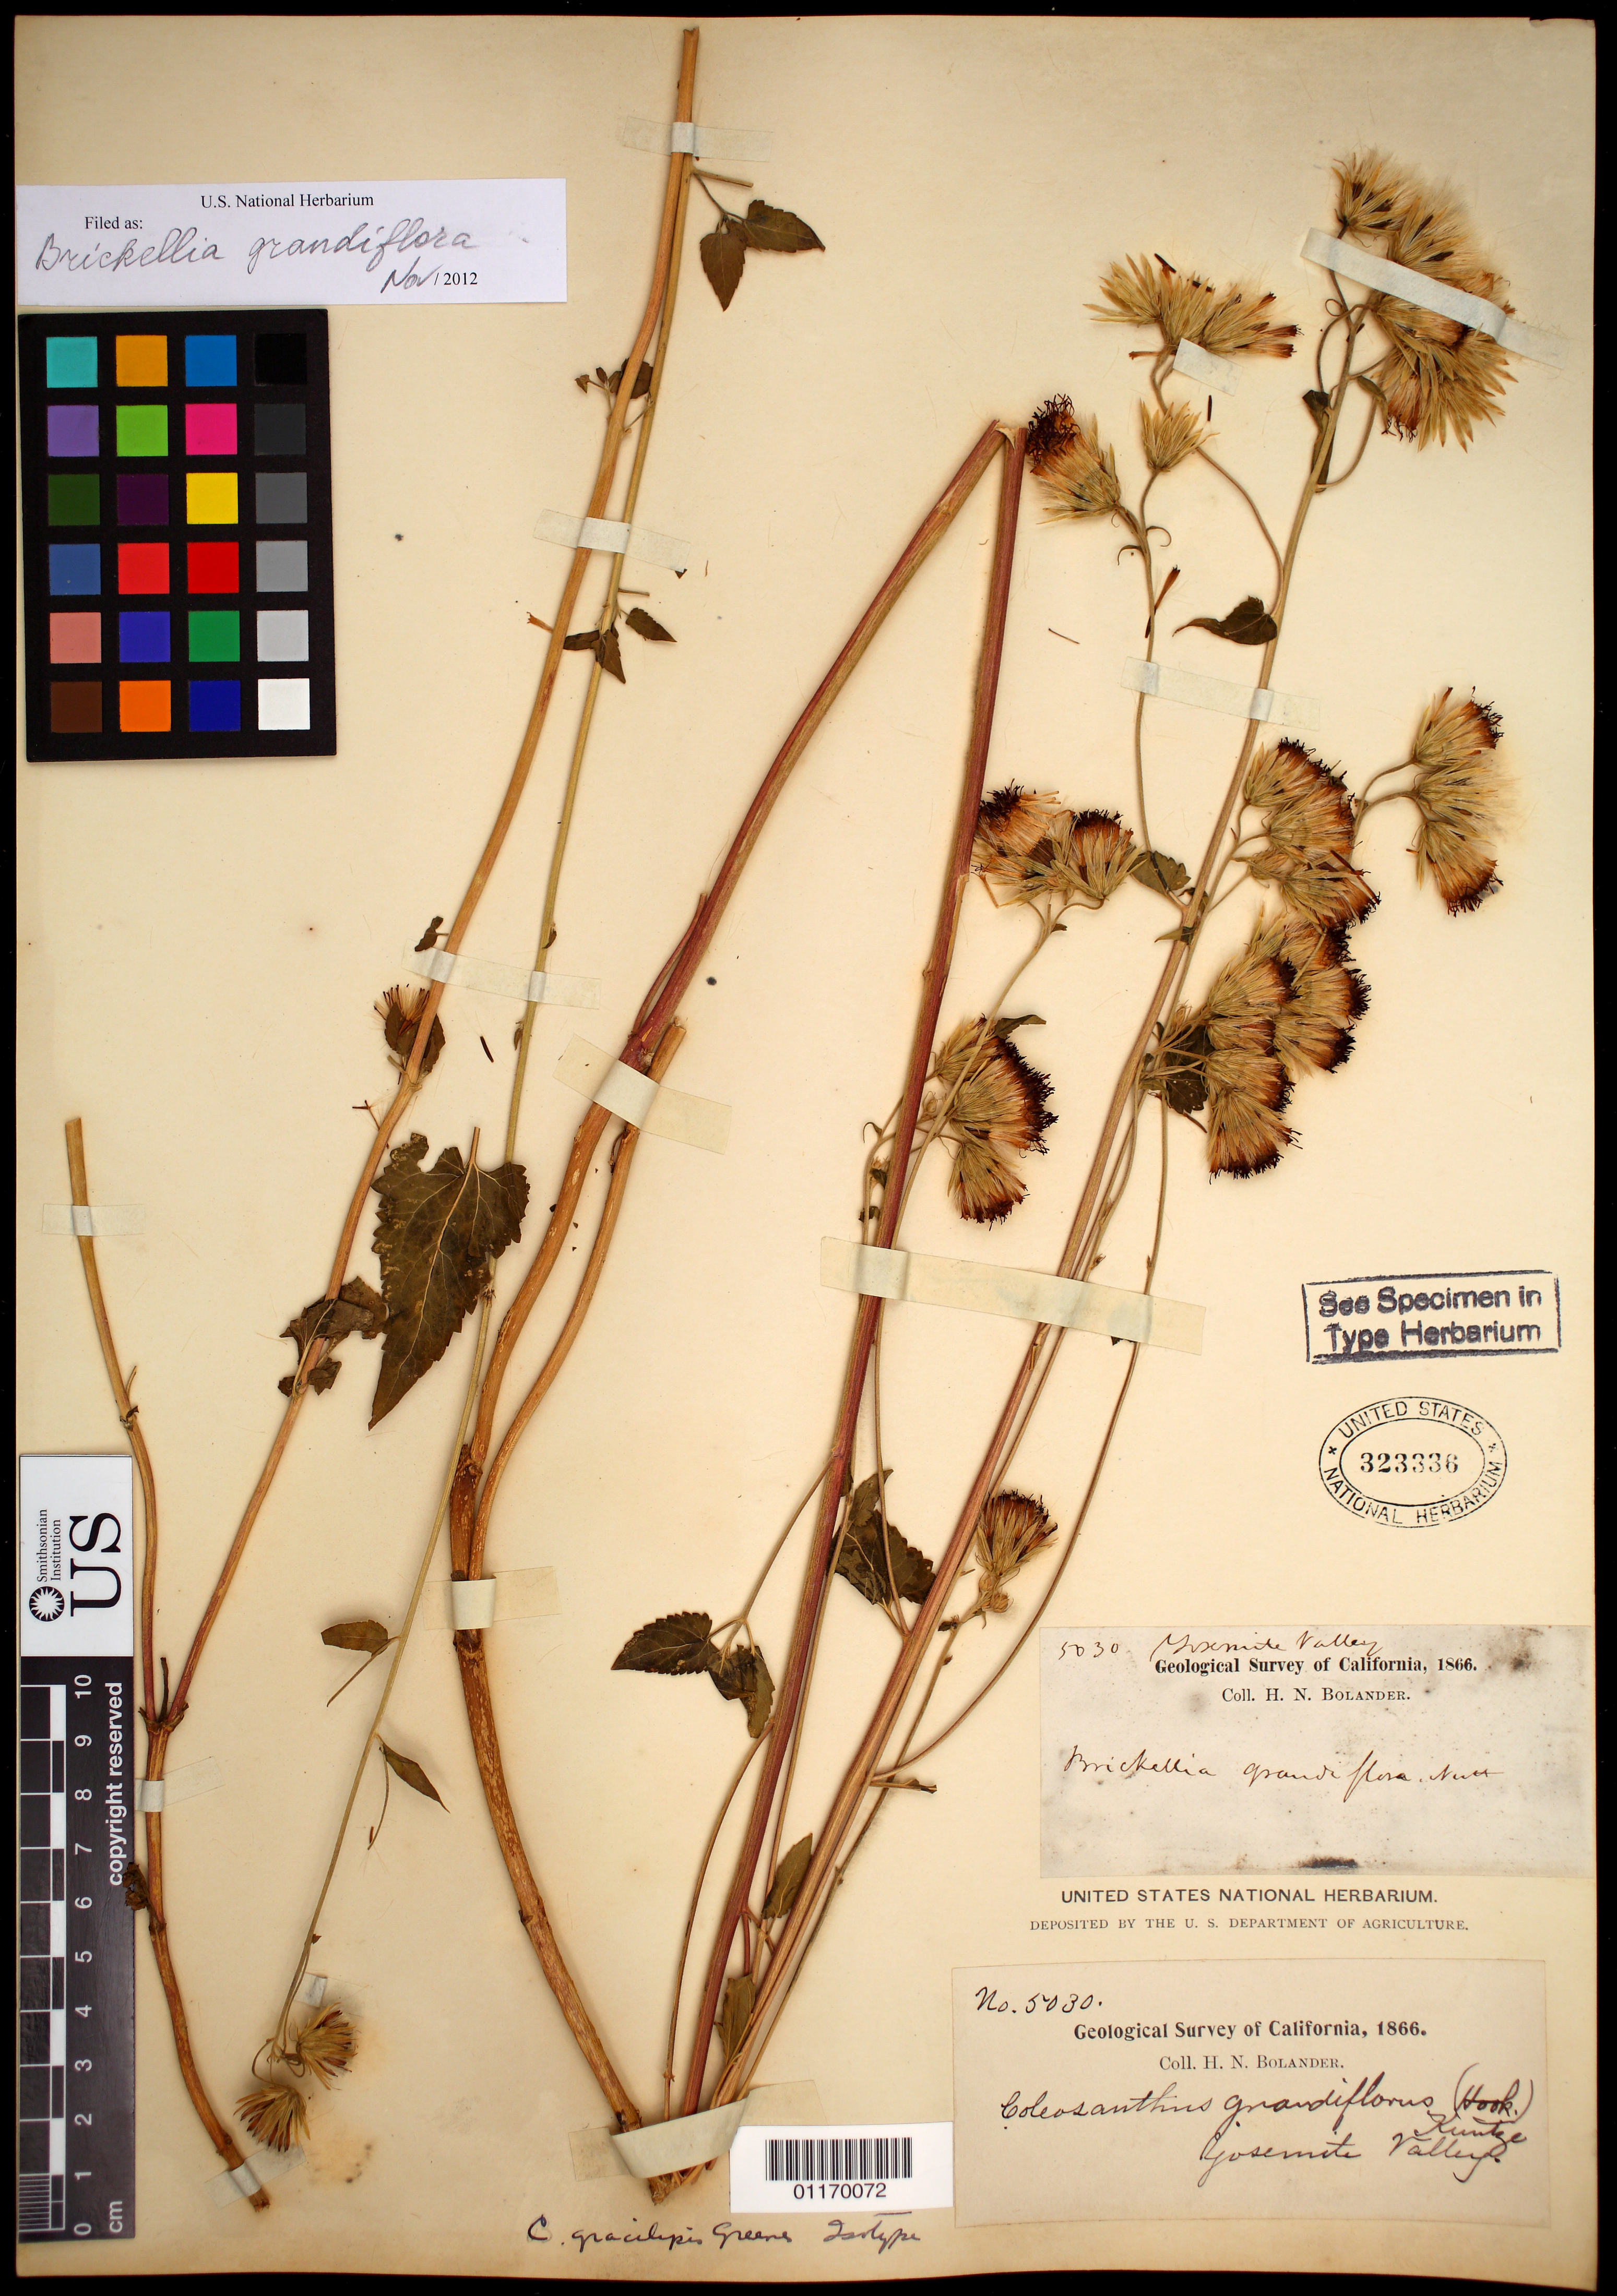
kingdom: Plantae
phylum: Tracheophyta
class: Magnoliopsida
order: Asterales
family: Asteraceae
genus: Brickellia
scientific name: Brickellia grandiflora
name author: (Hook.) Nutt.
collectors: H. Bolander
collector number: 5030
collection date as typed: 1866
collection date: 1866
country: United States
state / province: California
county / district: Mariposa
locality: Yosemite Valley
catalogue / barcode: US 323336